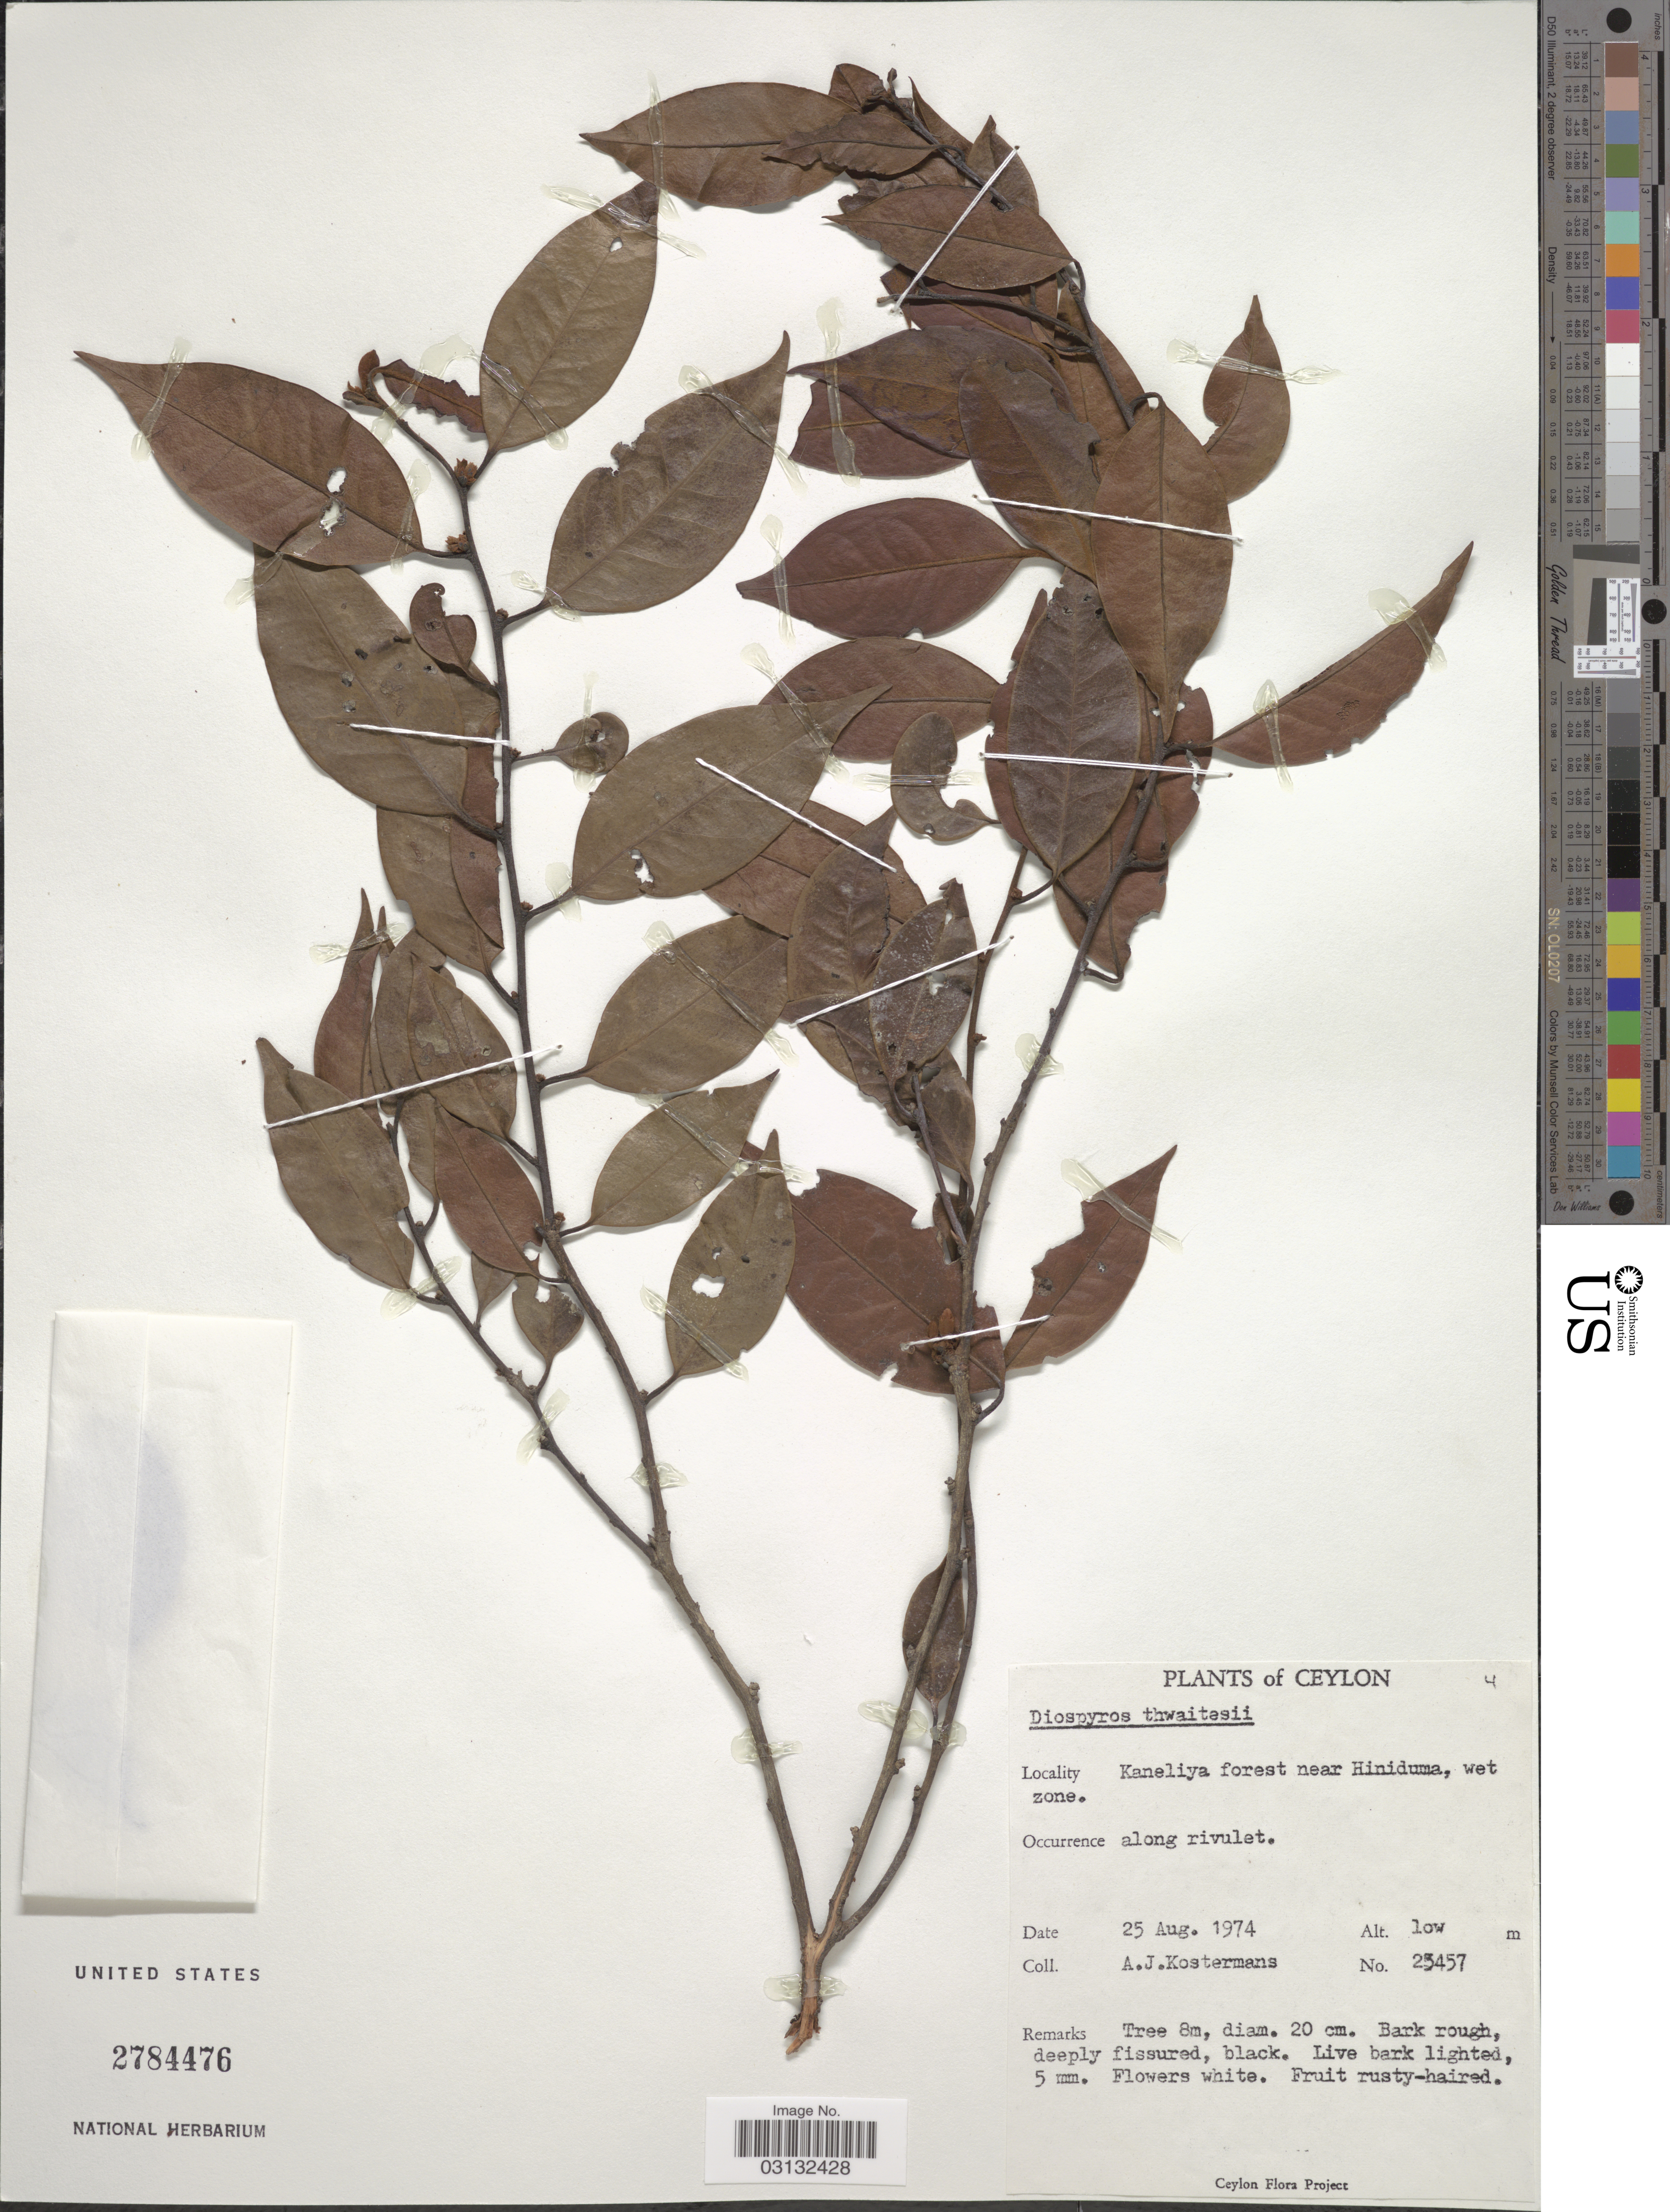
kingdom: Plantae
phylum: Tracheophyta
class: Magnoliopsida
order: Ericales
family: Ebenaceae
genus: Diospyros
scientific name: Diospyros thwaitesii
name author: Bedd.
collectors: A. J. G. Kostermans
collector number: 25457*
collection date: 1974-08-25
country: Sri Lanka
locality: Ceylon. Kaneliya forest near Hiniduma.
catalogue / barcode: US 2784476